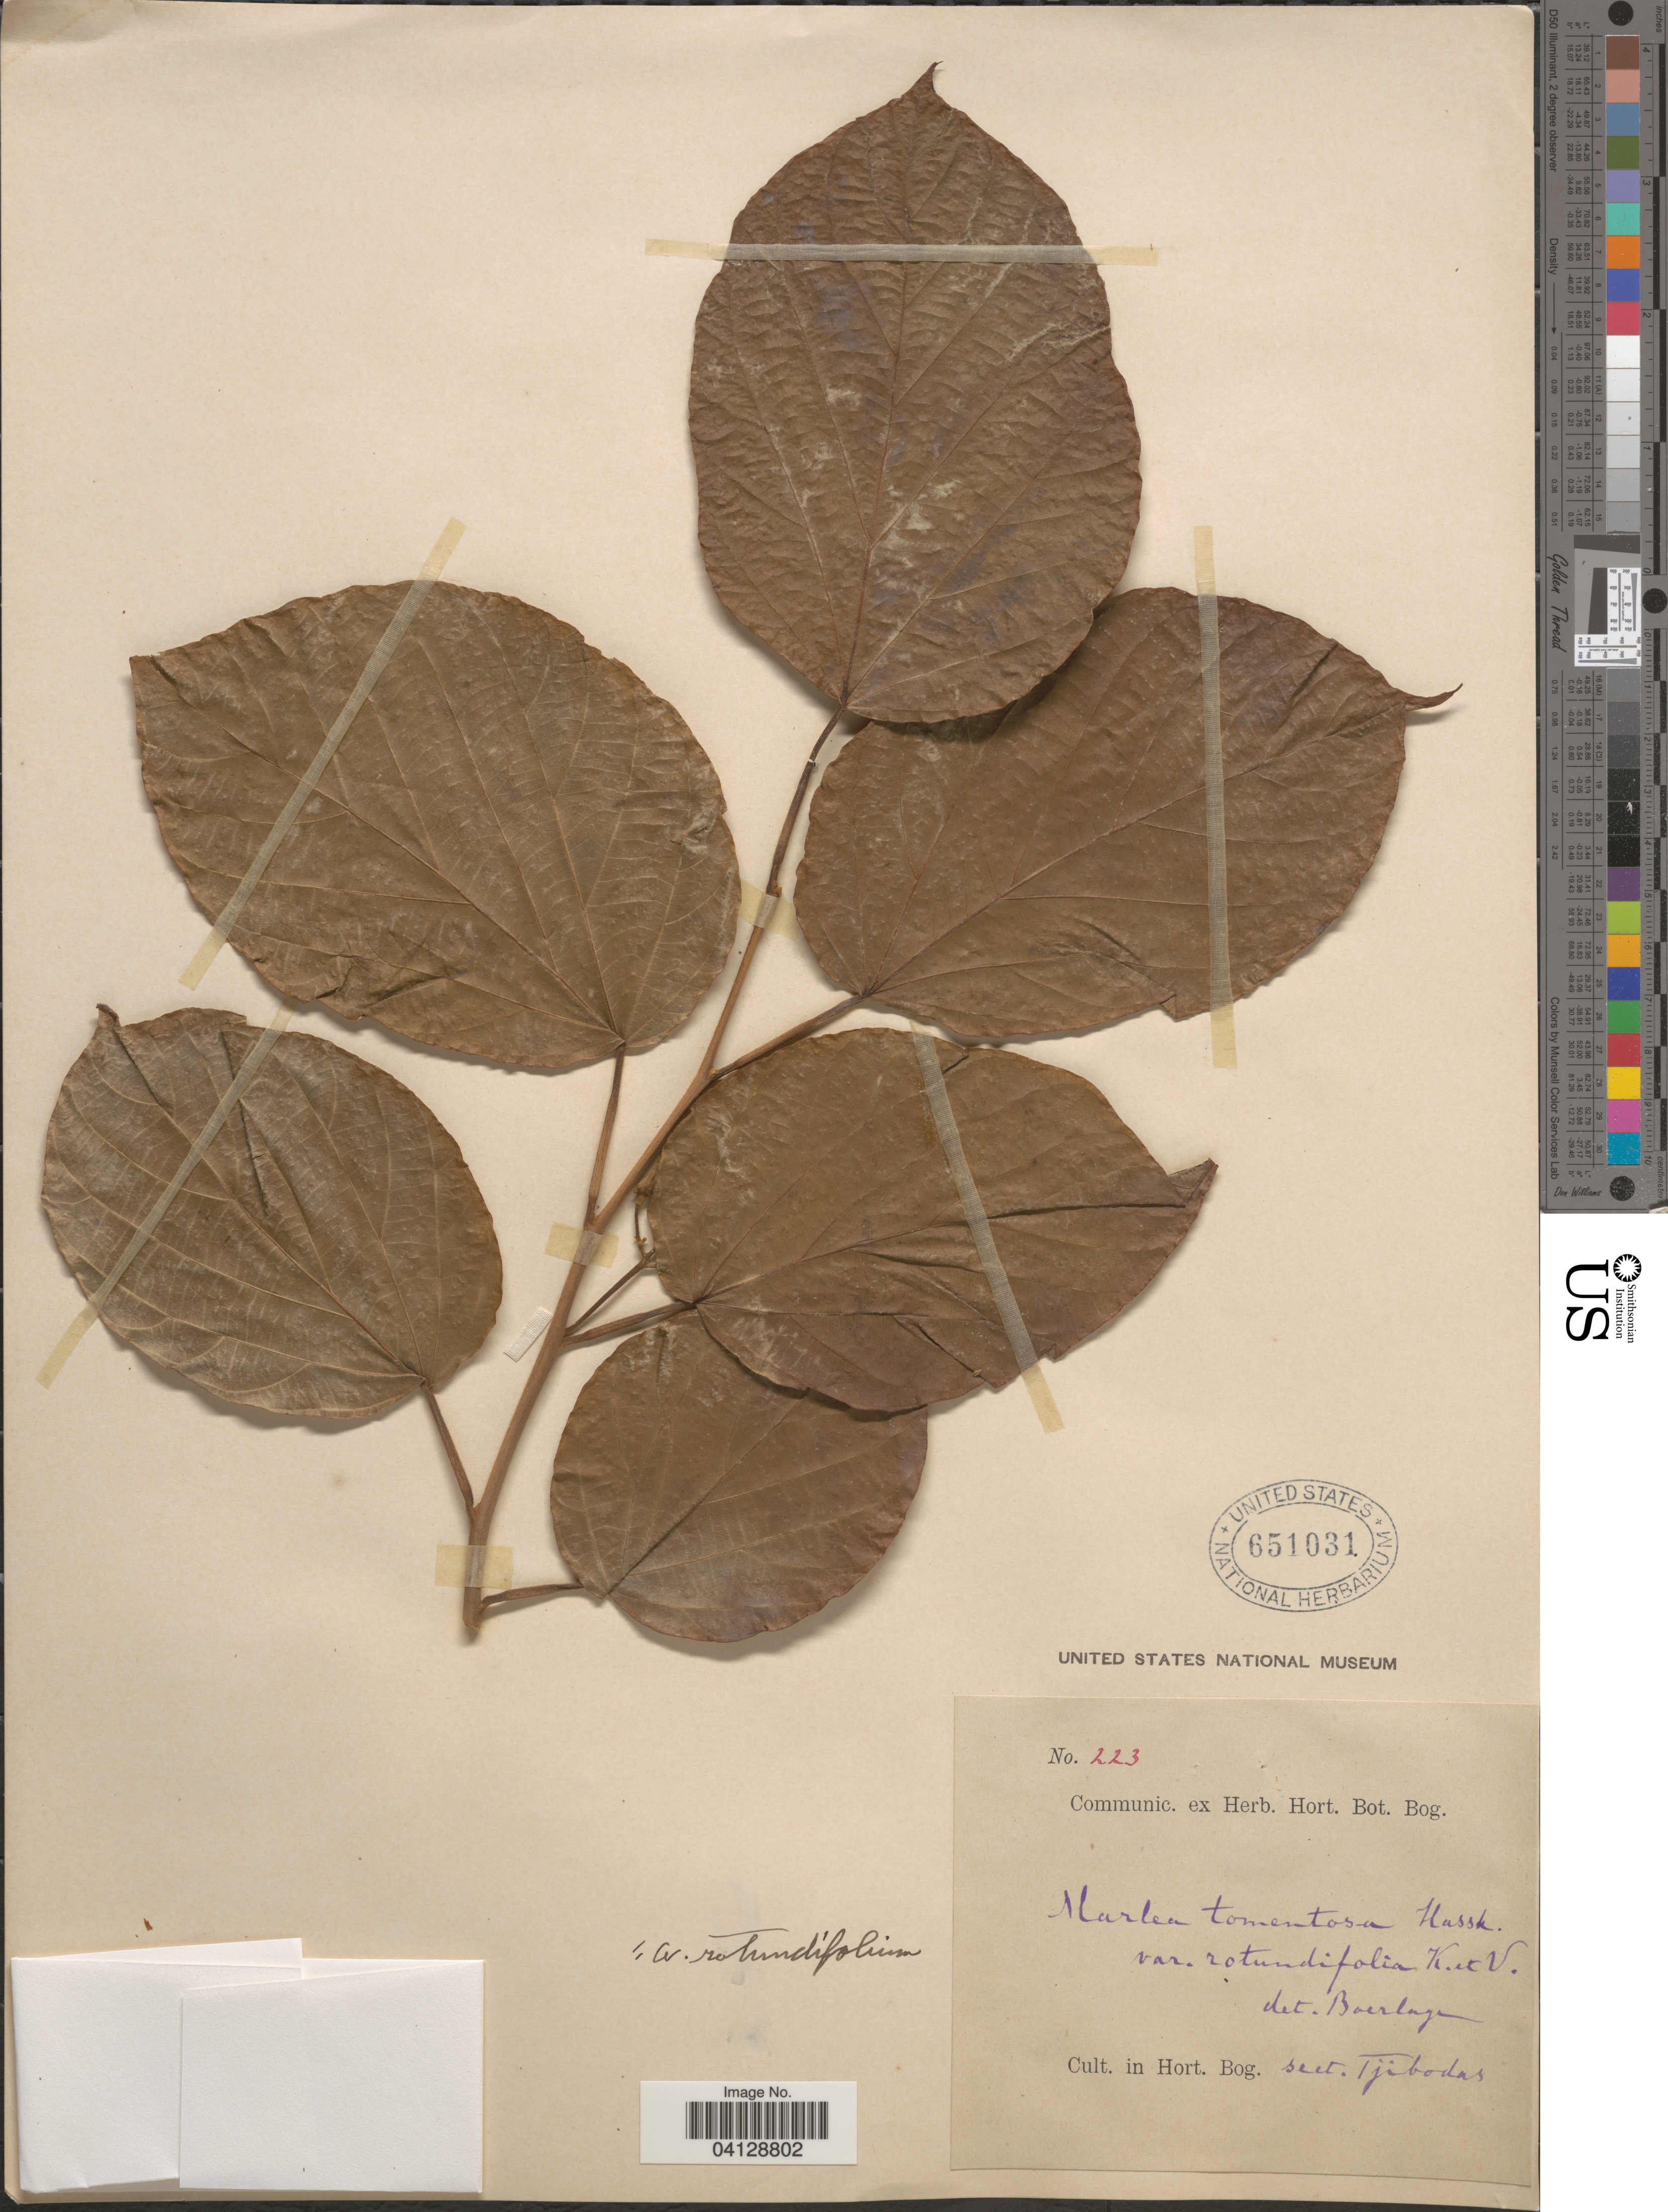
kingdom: Plantae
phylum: Tracheophyta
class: Magnoliopsida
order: Cornales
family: Cornaceae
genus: Alangium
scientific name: Alangium rotundifolium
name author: (Hassk.) Bloemb.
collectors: ex herb. Hort. Bot. Bog.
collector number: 223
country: Indonesia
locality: Cult. in Hort. Bog sect. Tjibodas.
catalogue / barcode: US 651031